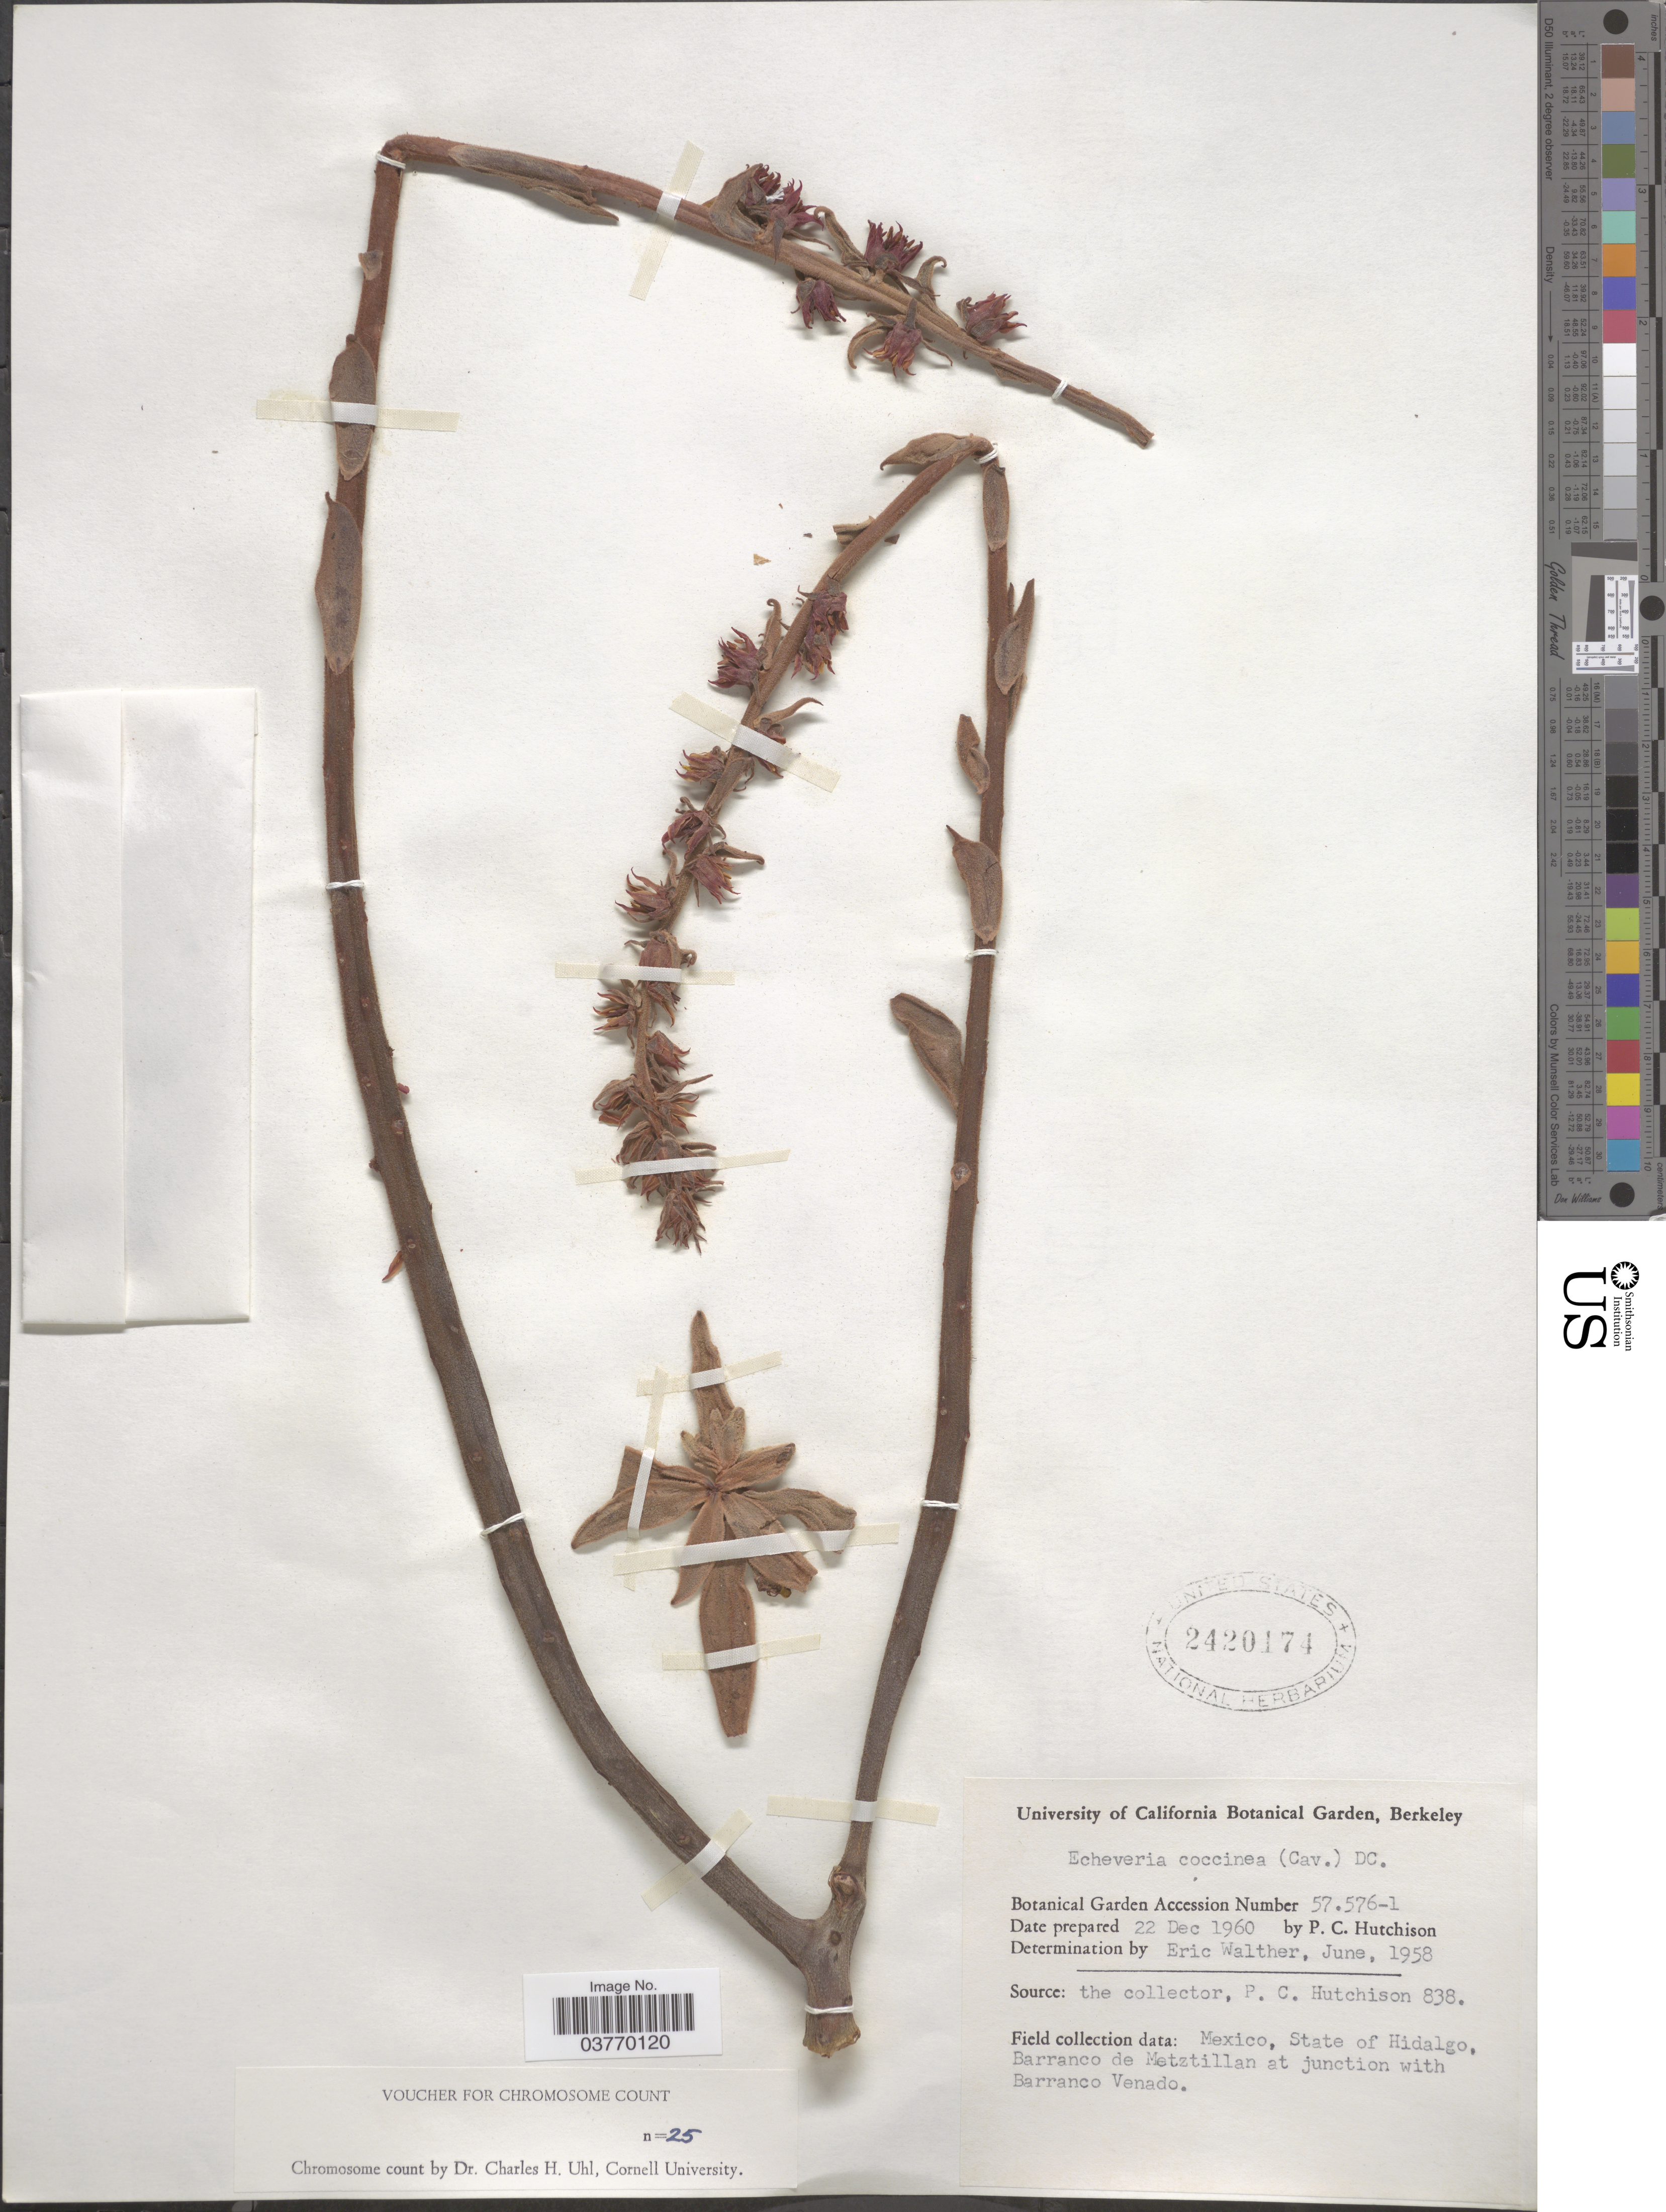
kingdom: Plantae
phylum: Tracheophyta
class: Magnoliopsida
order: Saxifragales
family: Crassulaceae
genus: Echeveria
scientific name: Echeveria coccinea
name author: (Cav.) DC.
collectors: P. C. Hutchison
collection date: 1960-12-22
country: United States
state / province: California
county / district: Alameda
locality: University of California Botanical Garden, Berkeley.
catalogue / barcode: US 2420174